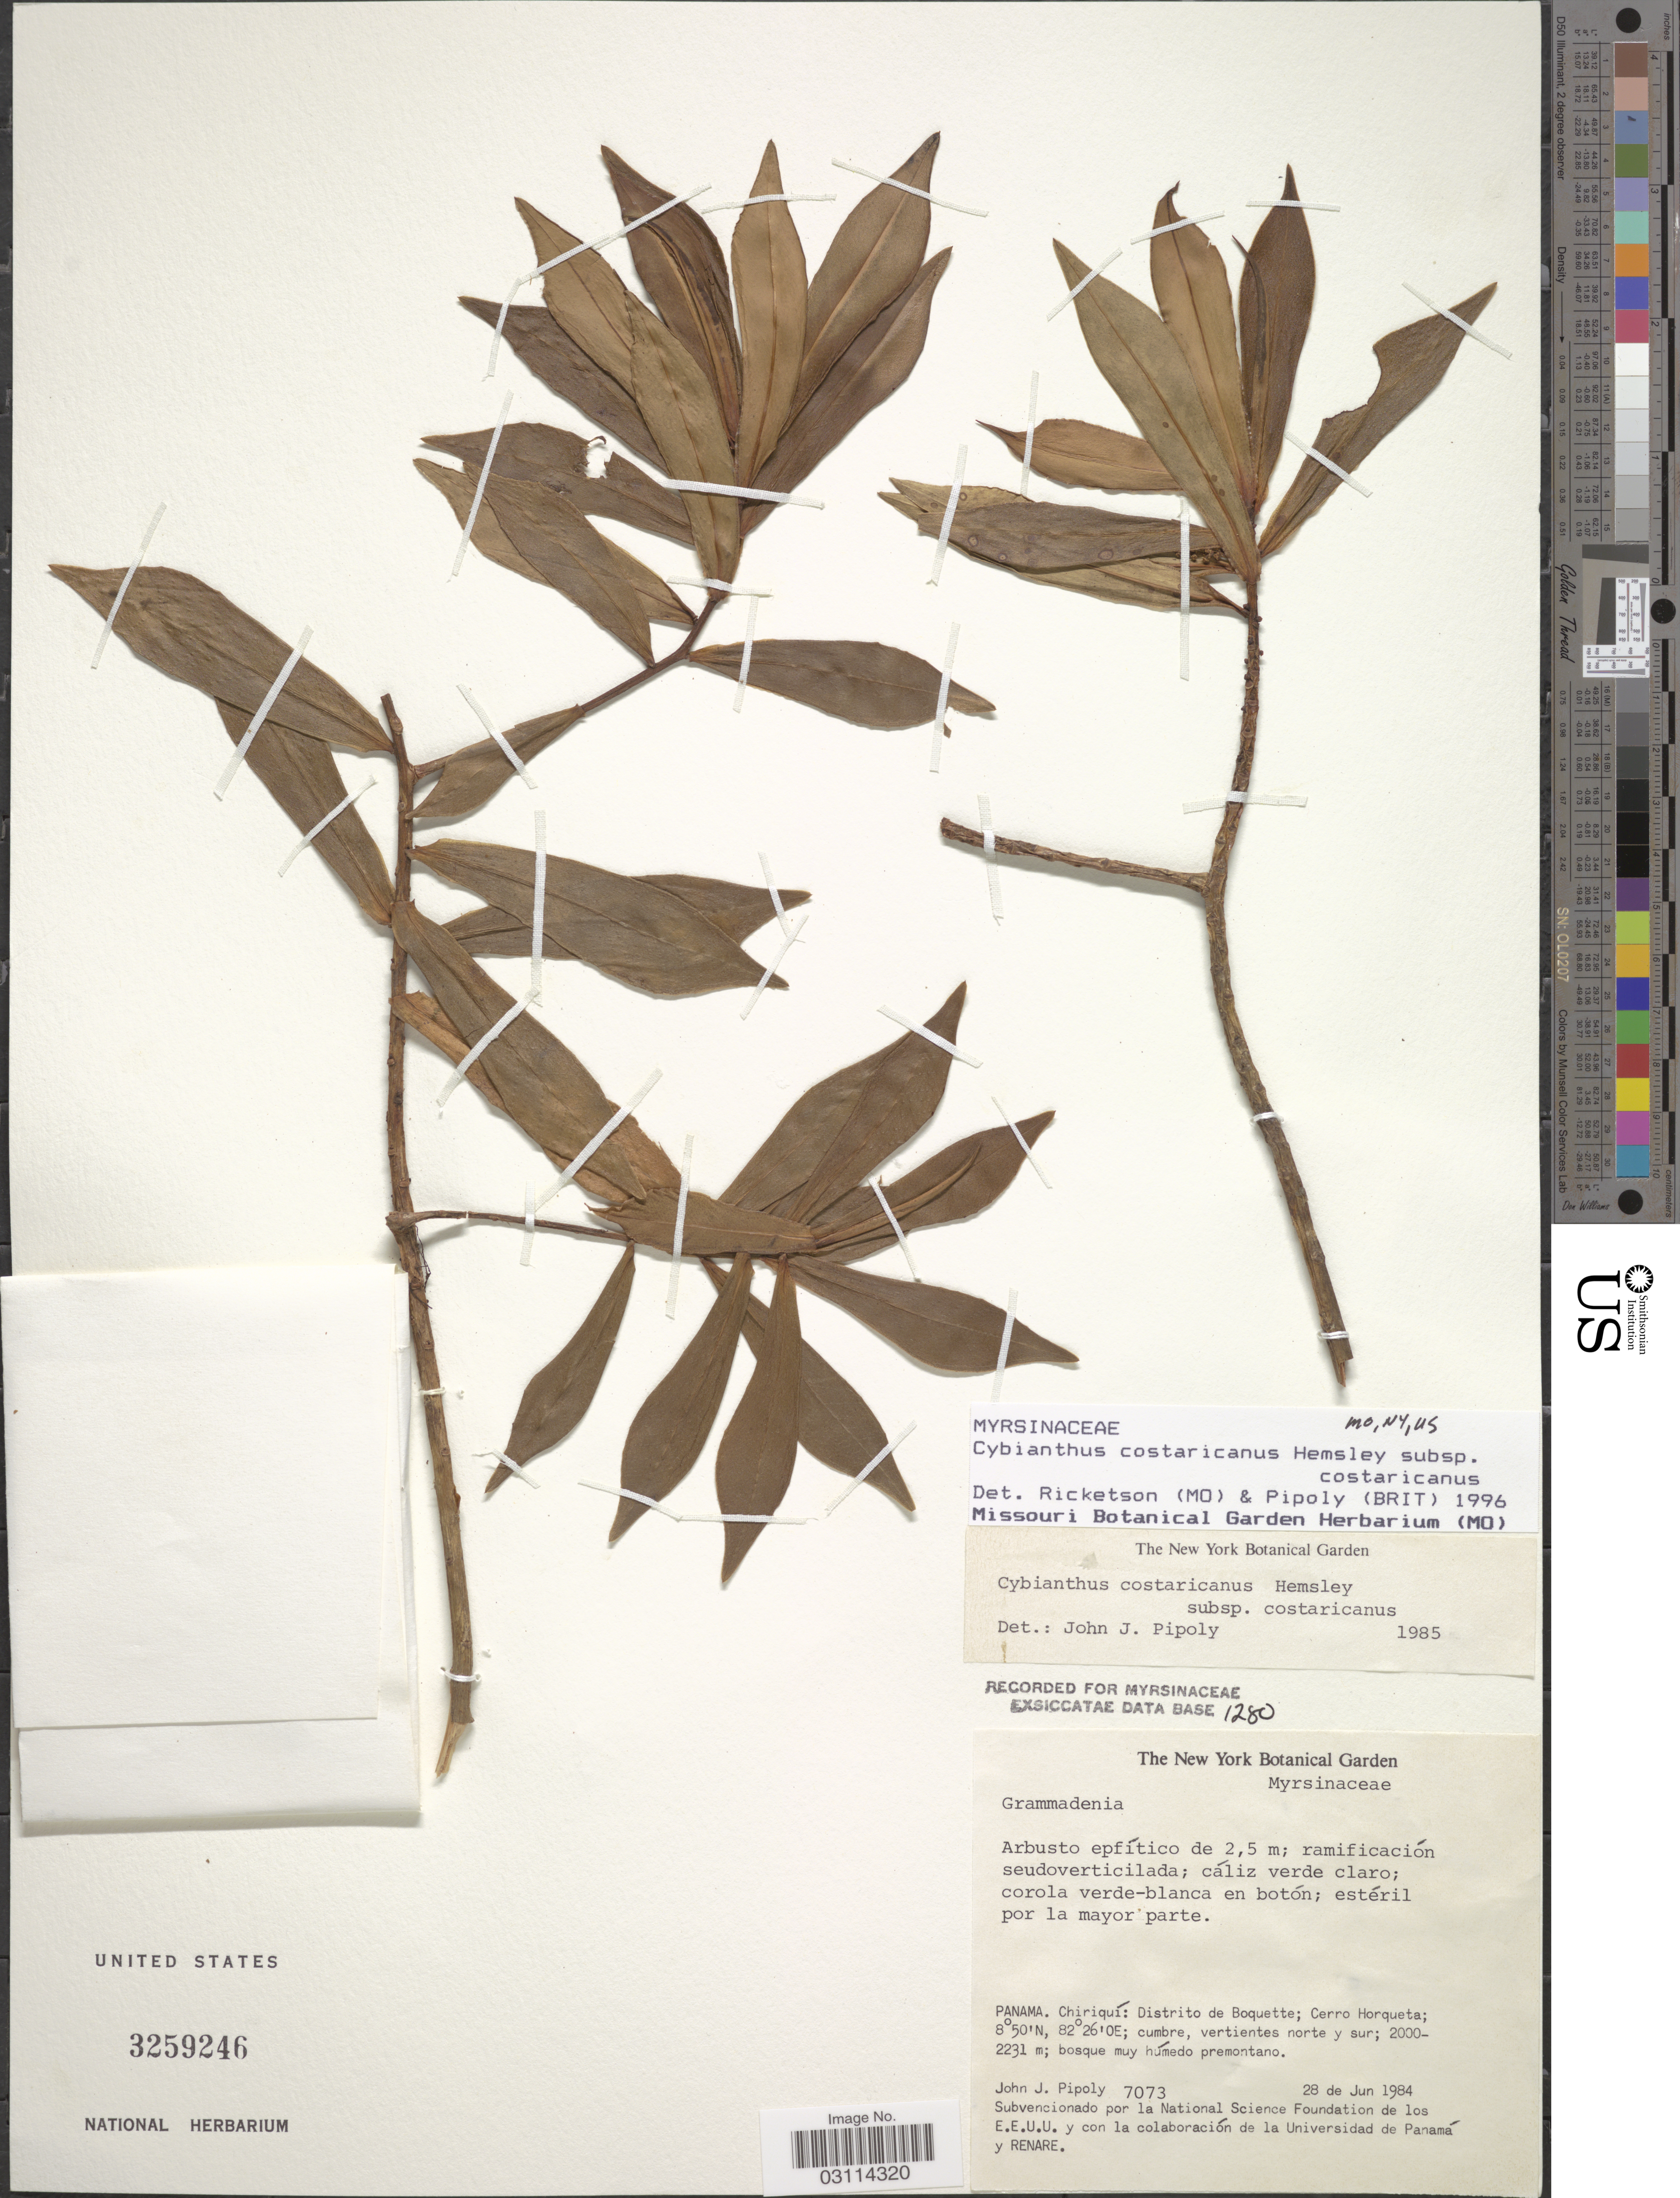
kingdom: Plantae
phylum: Tracheophyta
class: Magnoliopsida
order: Ericales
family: Primulaceae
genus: Cybianthus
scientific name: Cybianthus costaricanus subsp. costaricanus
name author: Hemsl.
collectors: J. J. Pipoly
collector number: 7073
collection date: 1984-06-28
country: Panama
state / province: Chiriqui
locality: Distrito de Boquette; Cerro Horqueta; cumbre, vertientes norte y sur.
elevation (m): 2000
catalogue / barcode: US 3259246